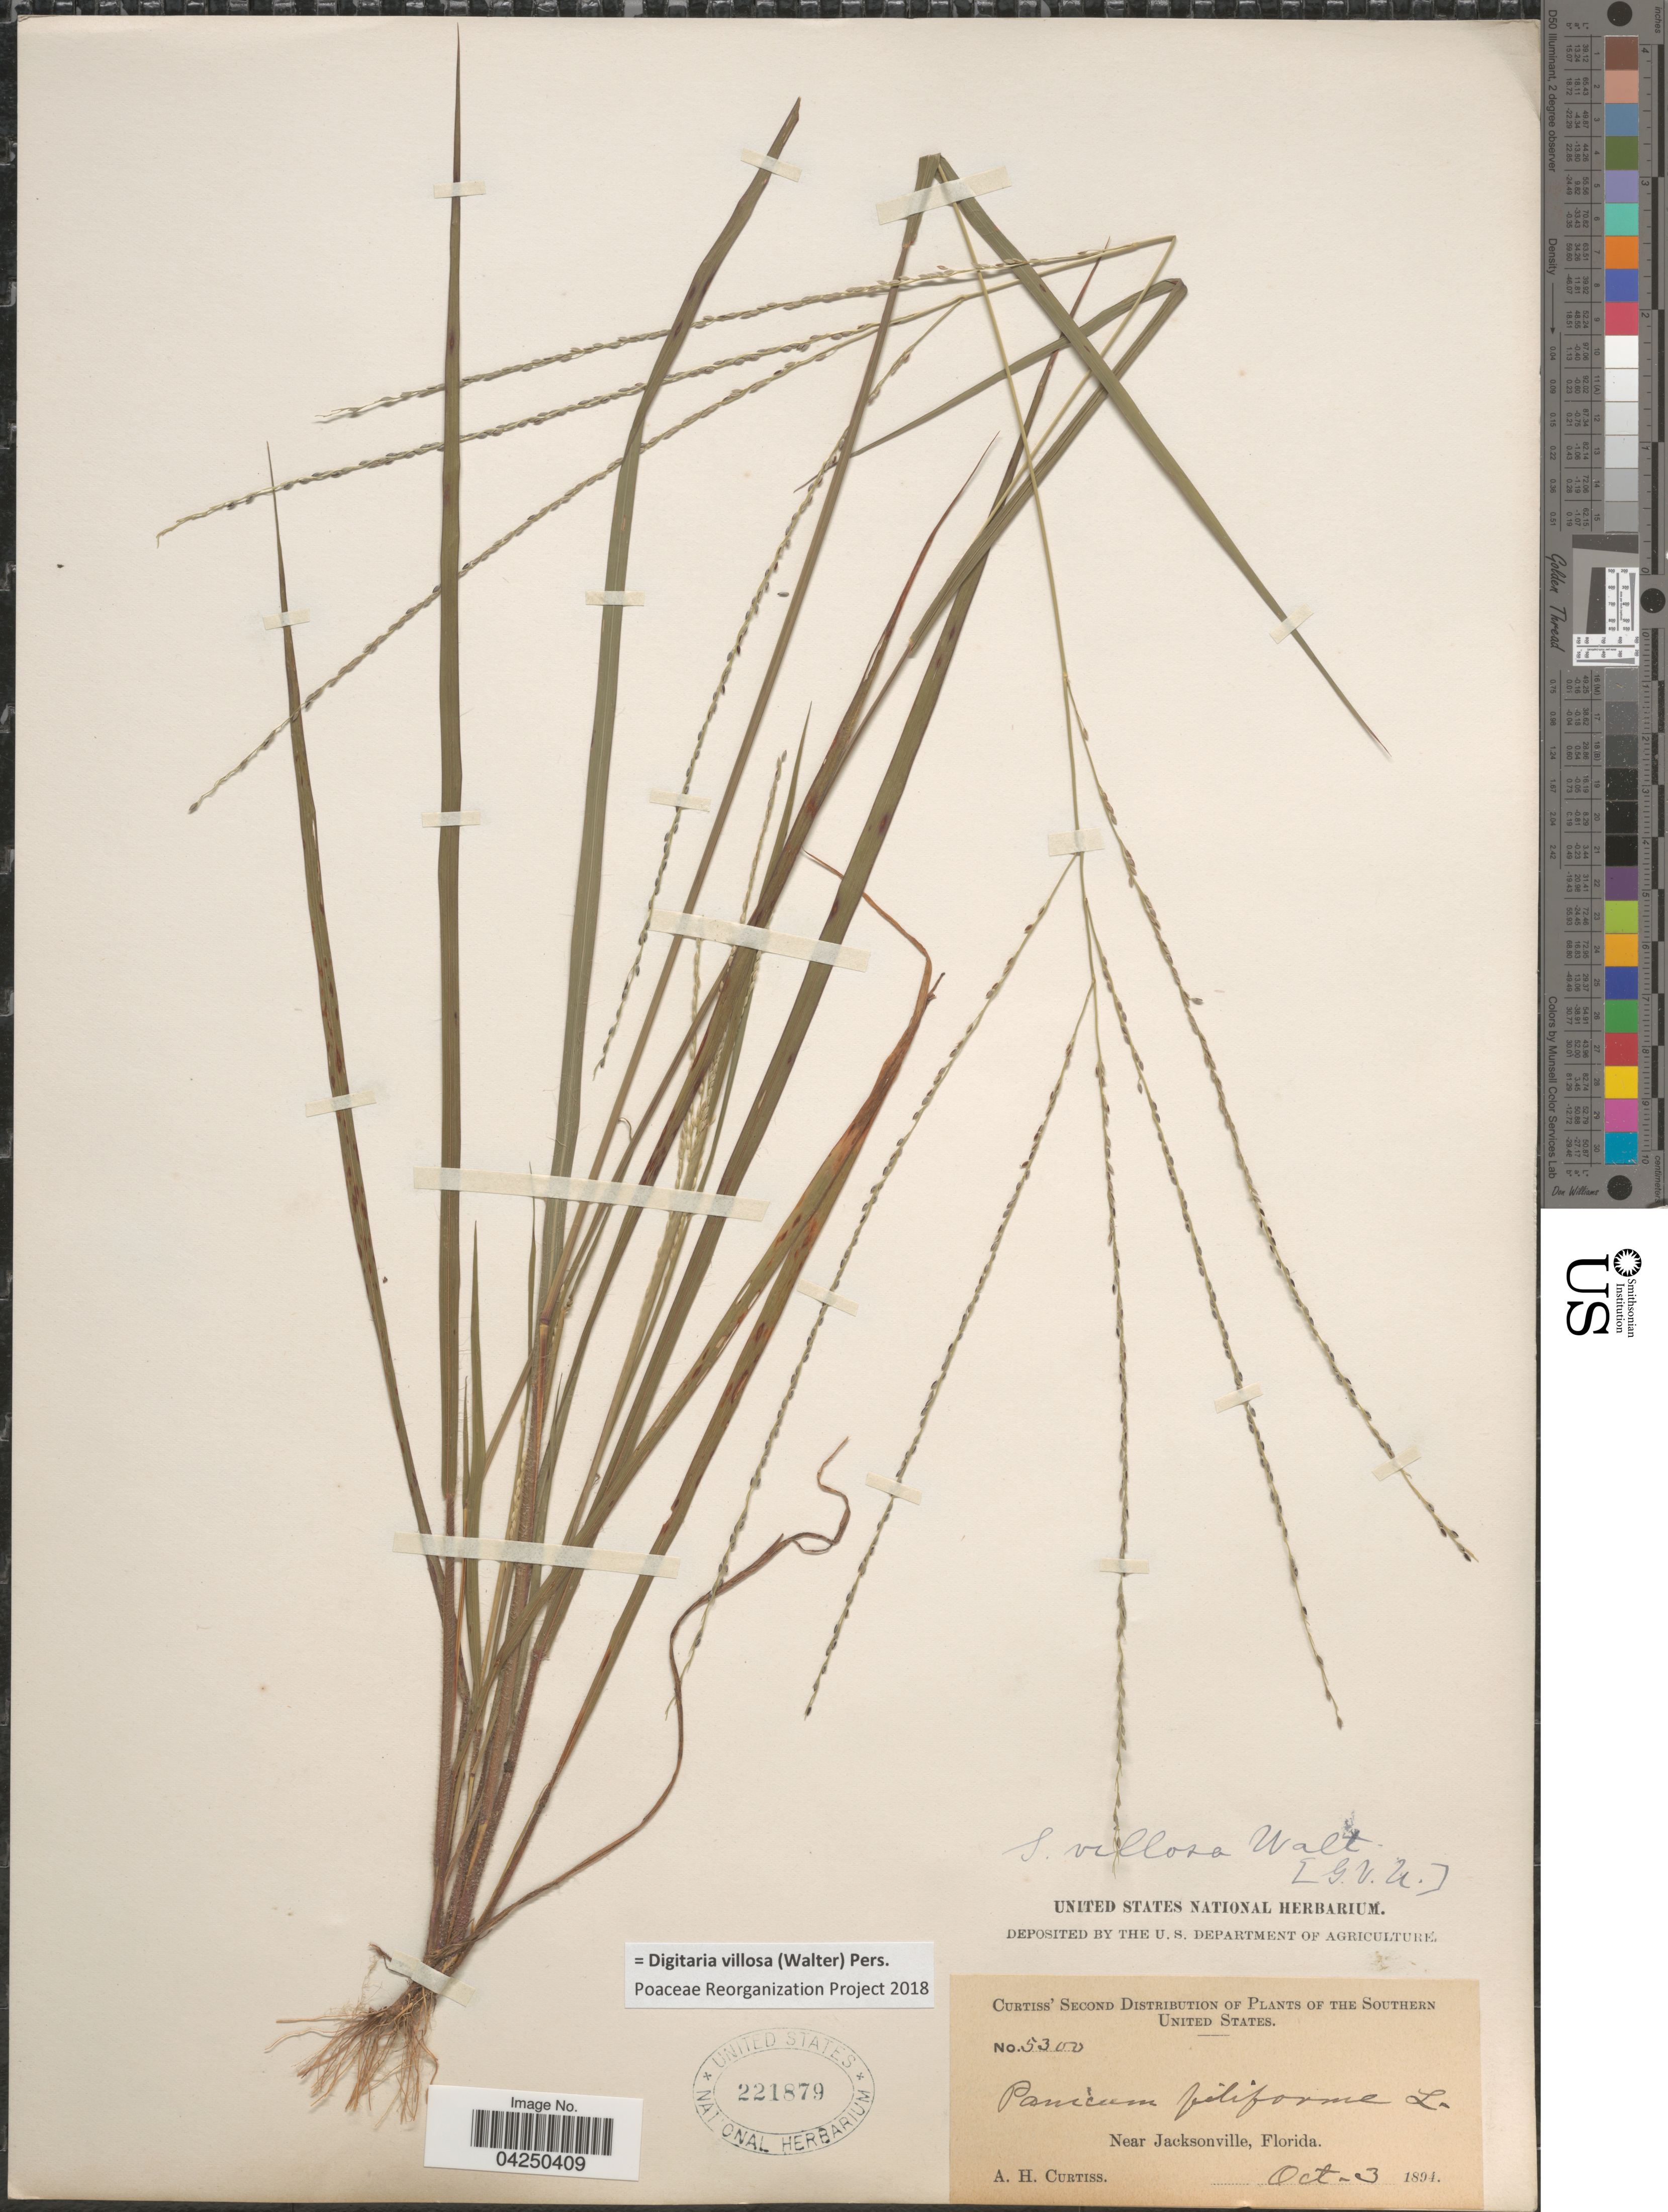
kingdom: Plantae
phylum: Tracheophyta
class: Liliopsida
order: Poales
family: Poaceae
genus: Digitaria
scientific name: Digitaria villosa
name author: (Walter) Pers.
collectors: A. H. Curtiss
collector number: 5300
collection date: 1894-10-03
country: United States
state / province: Florida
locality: Southern United States. Near Jacksonsville.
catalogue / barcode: US 221879